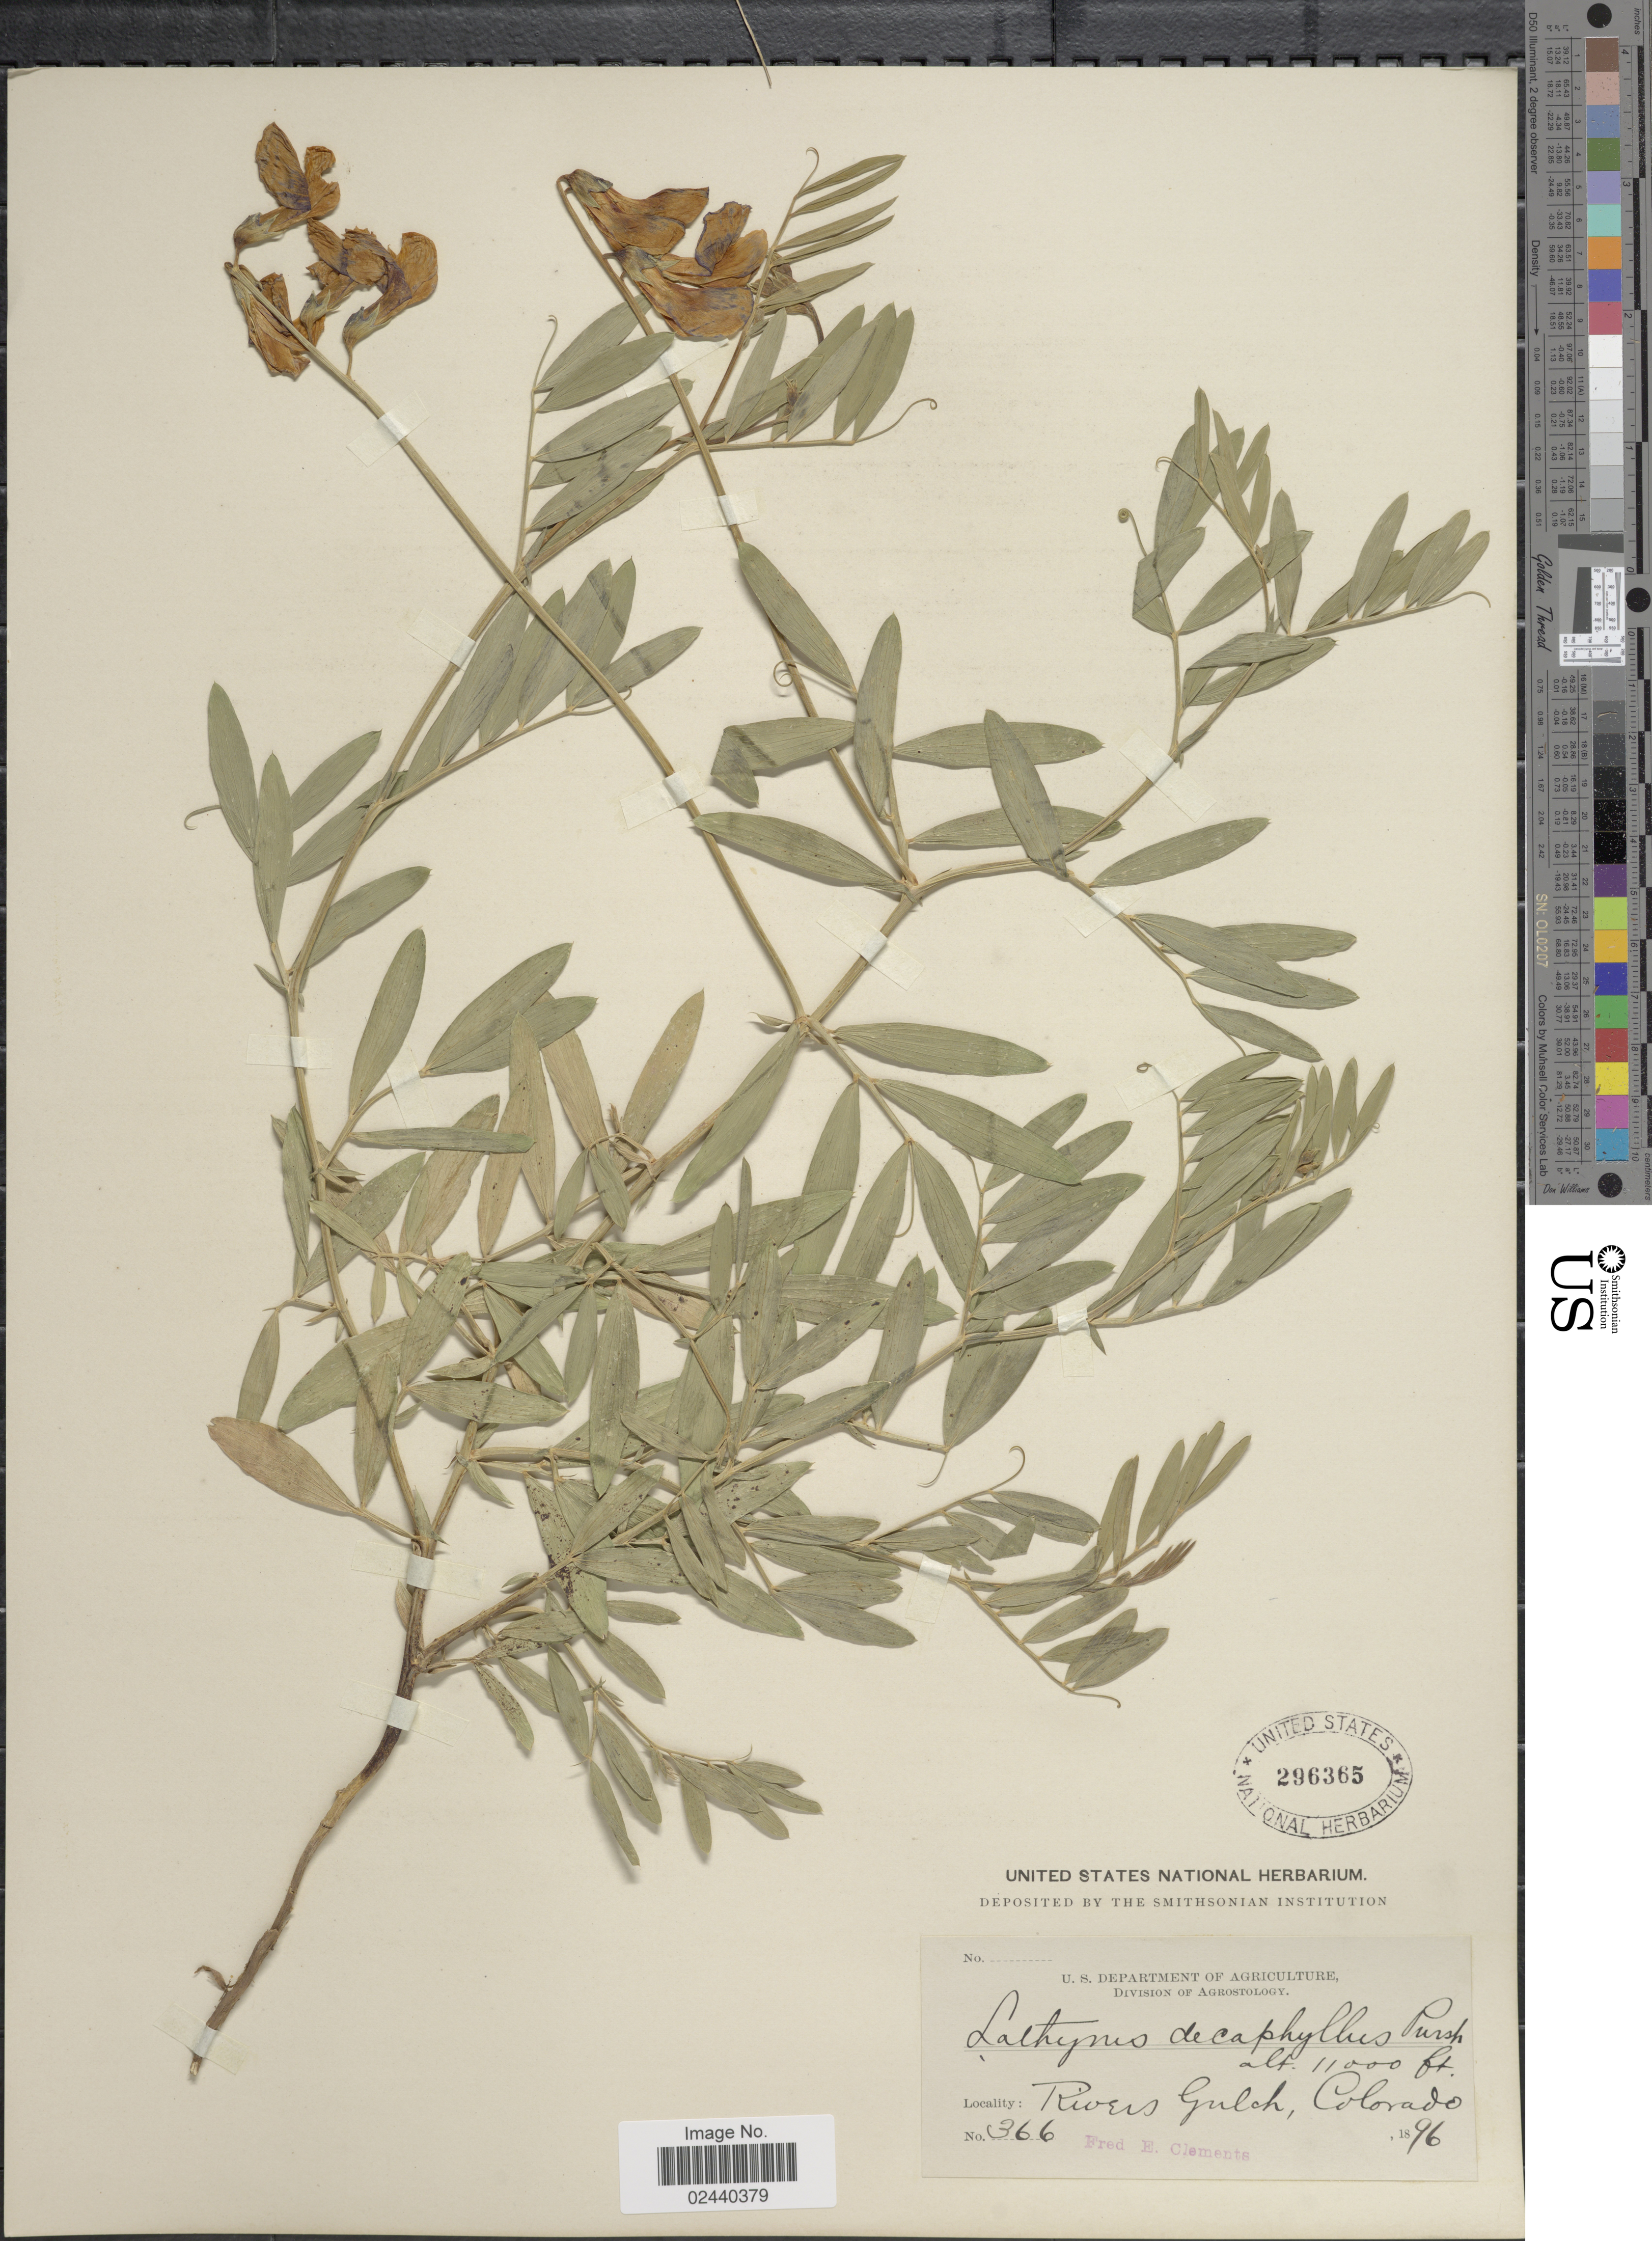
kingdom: Plantae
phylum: Tracheophyta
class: Magnoliopsida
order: Fabales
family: Fabaceae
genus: Lathyrus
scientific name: Lathyrus eucosmus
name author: Butters & H. St. John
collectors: F. E. Clements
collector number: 366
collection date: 1896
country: United States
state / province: Colorado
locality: Rivers Gulch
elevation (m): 3353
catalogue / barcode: US 296365